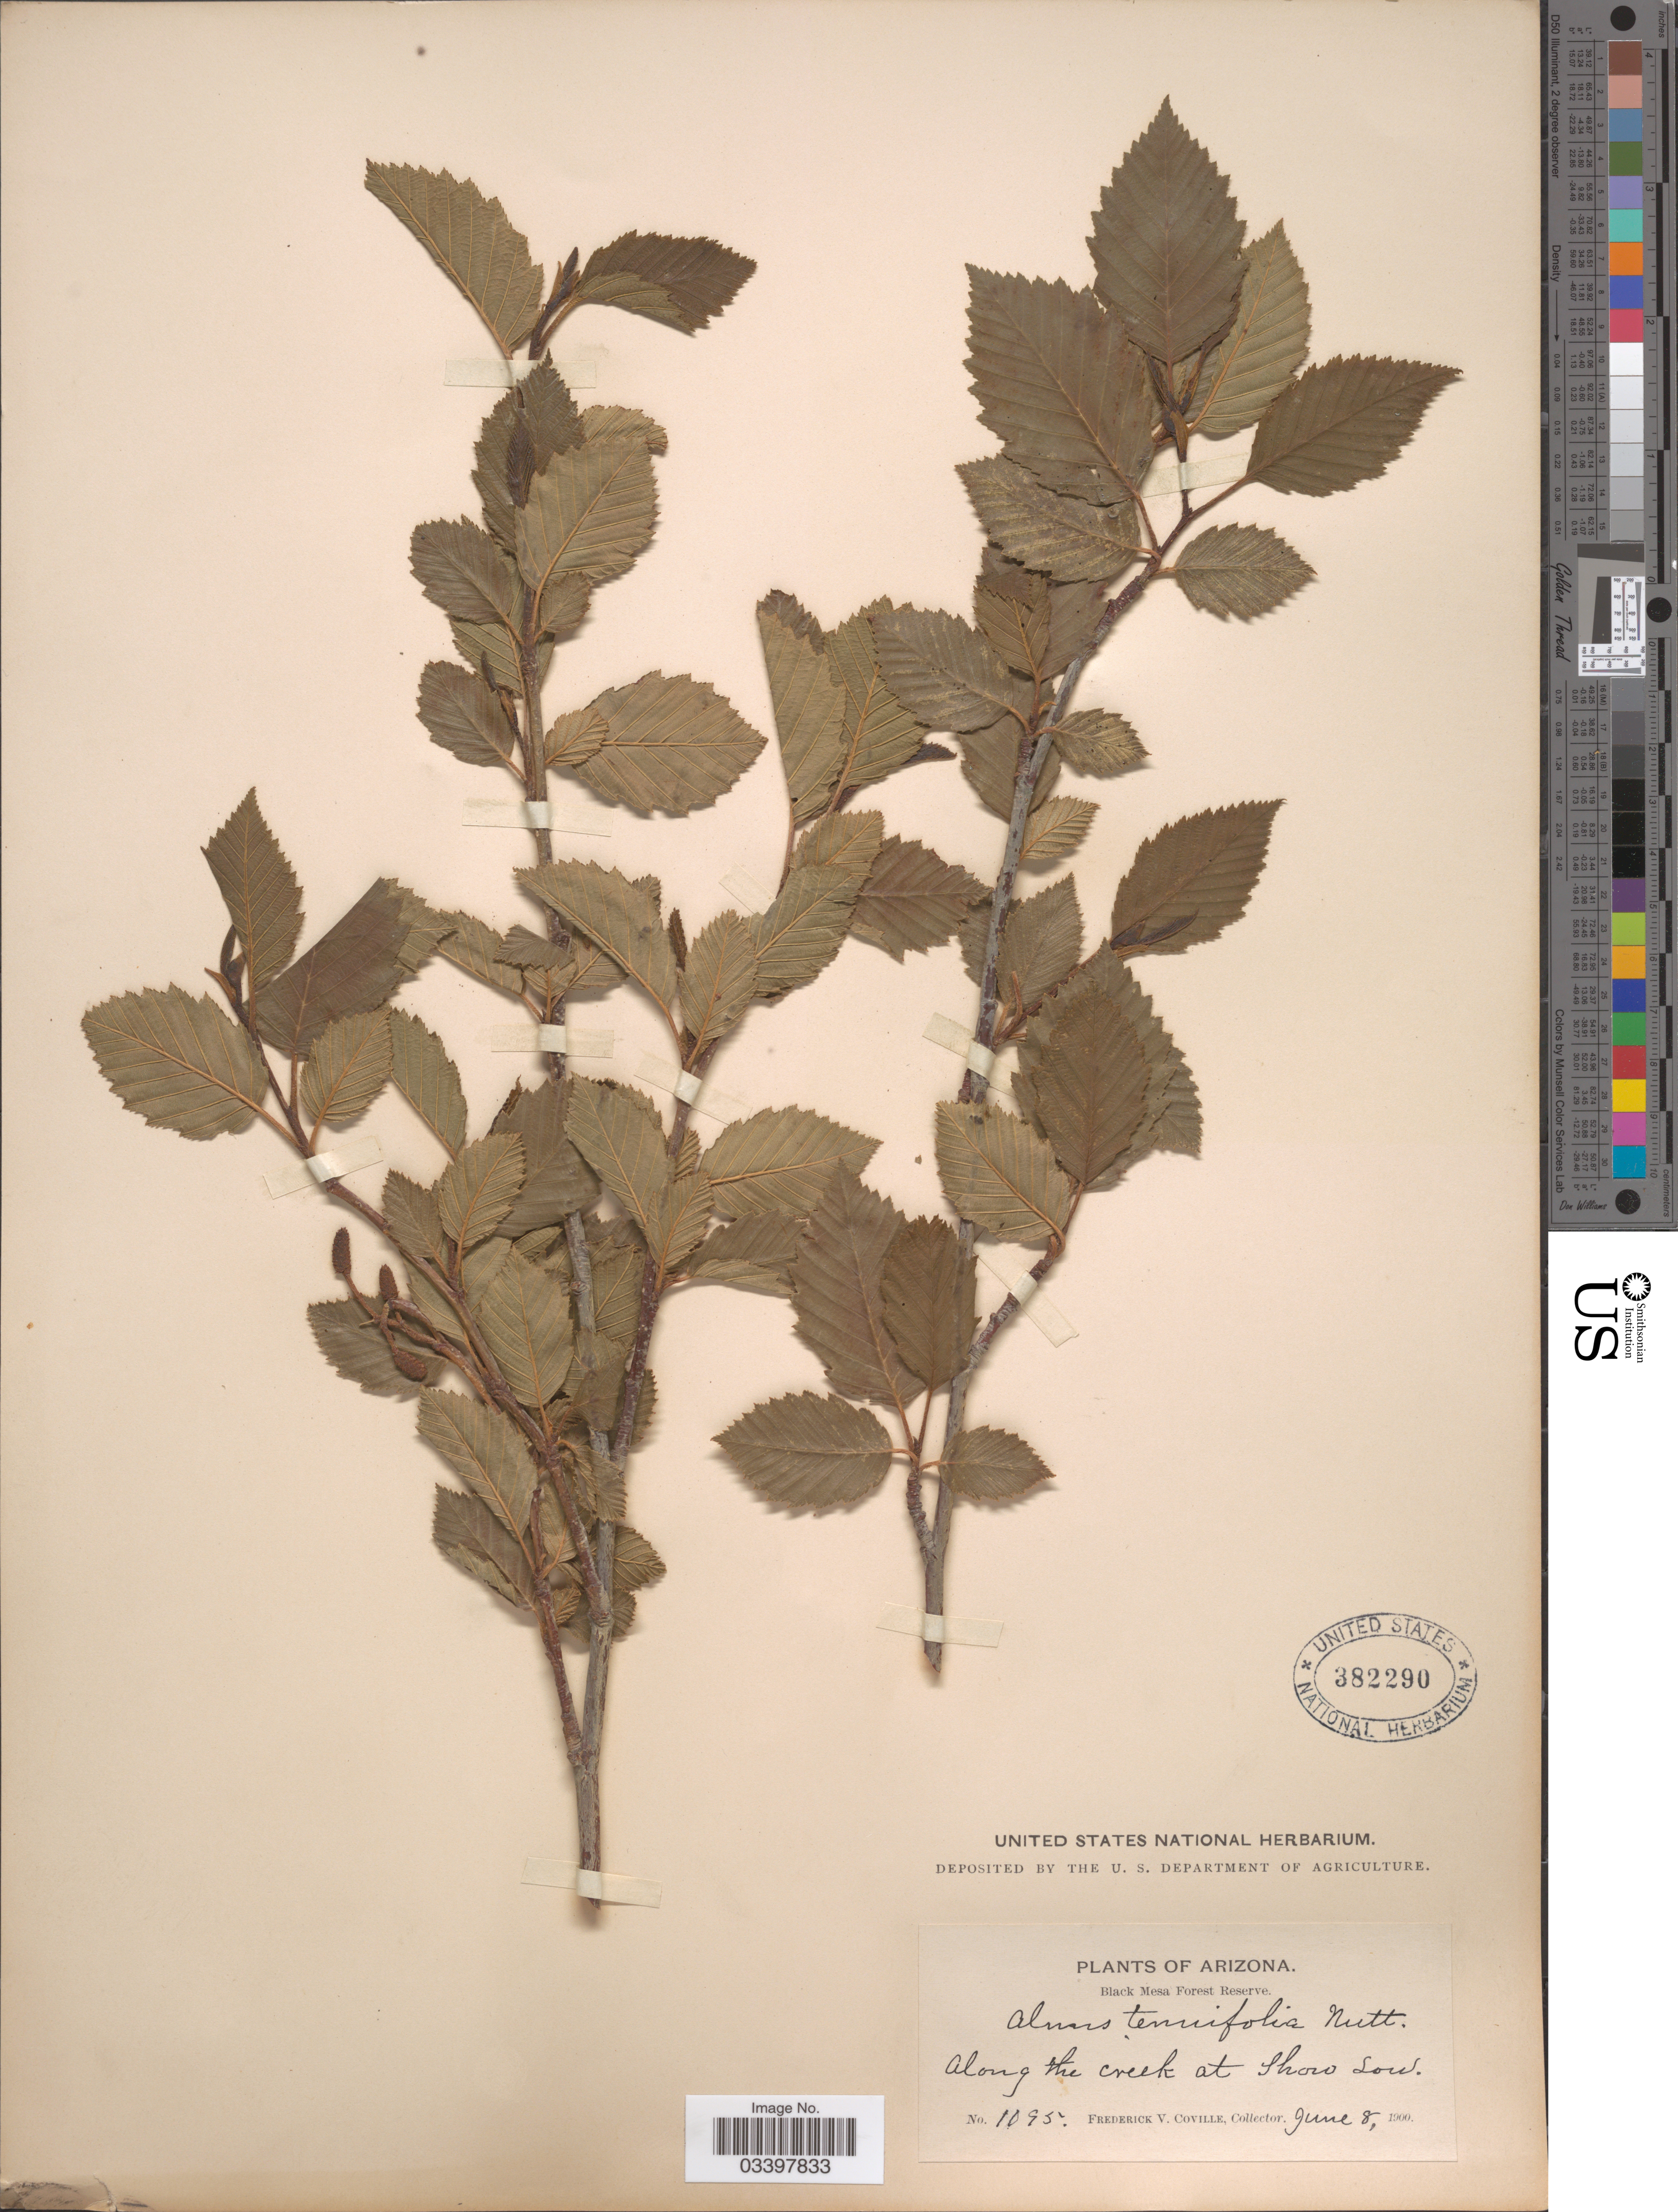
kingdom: Plantae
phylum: Tracheophyta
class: Magnoliopsida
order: Fagales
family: Betulaceae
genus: Alnus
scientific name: Alnus incana subsp. tenuifolia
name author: (Nutt.) Breitung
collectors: F. V. Coville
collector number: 1095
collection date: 1900-06-08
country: United States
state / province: Arizona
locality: Black Mesa Forest Reserve. Along the creek at Show Low.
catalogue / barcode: US 382290